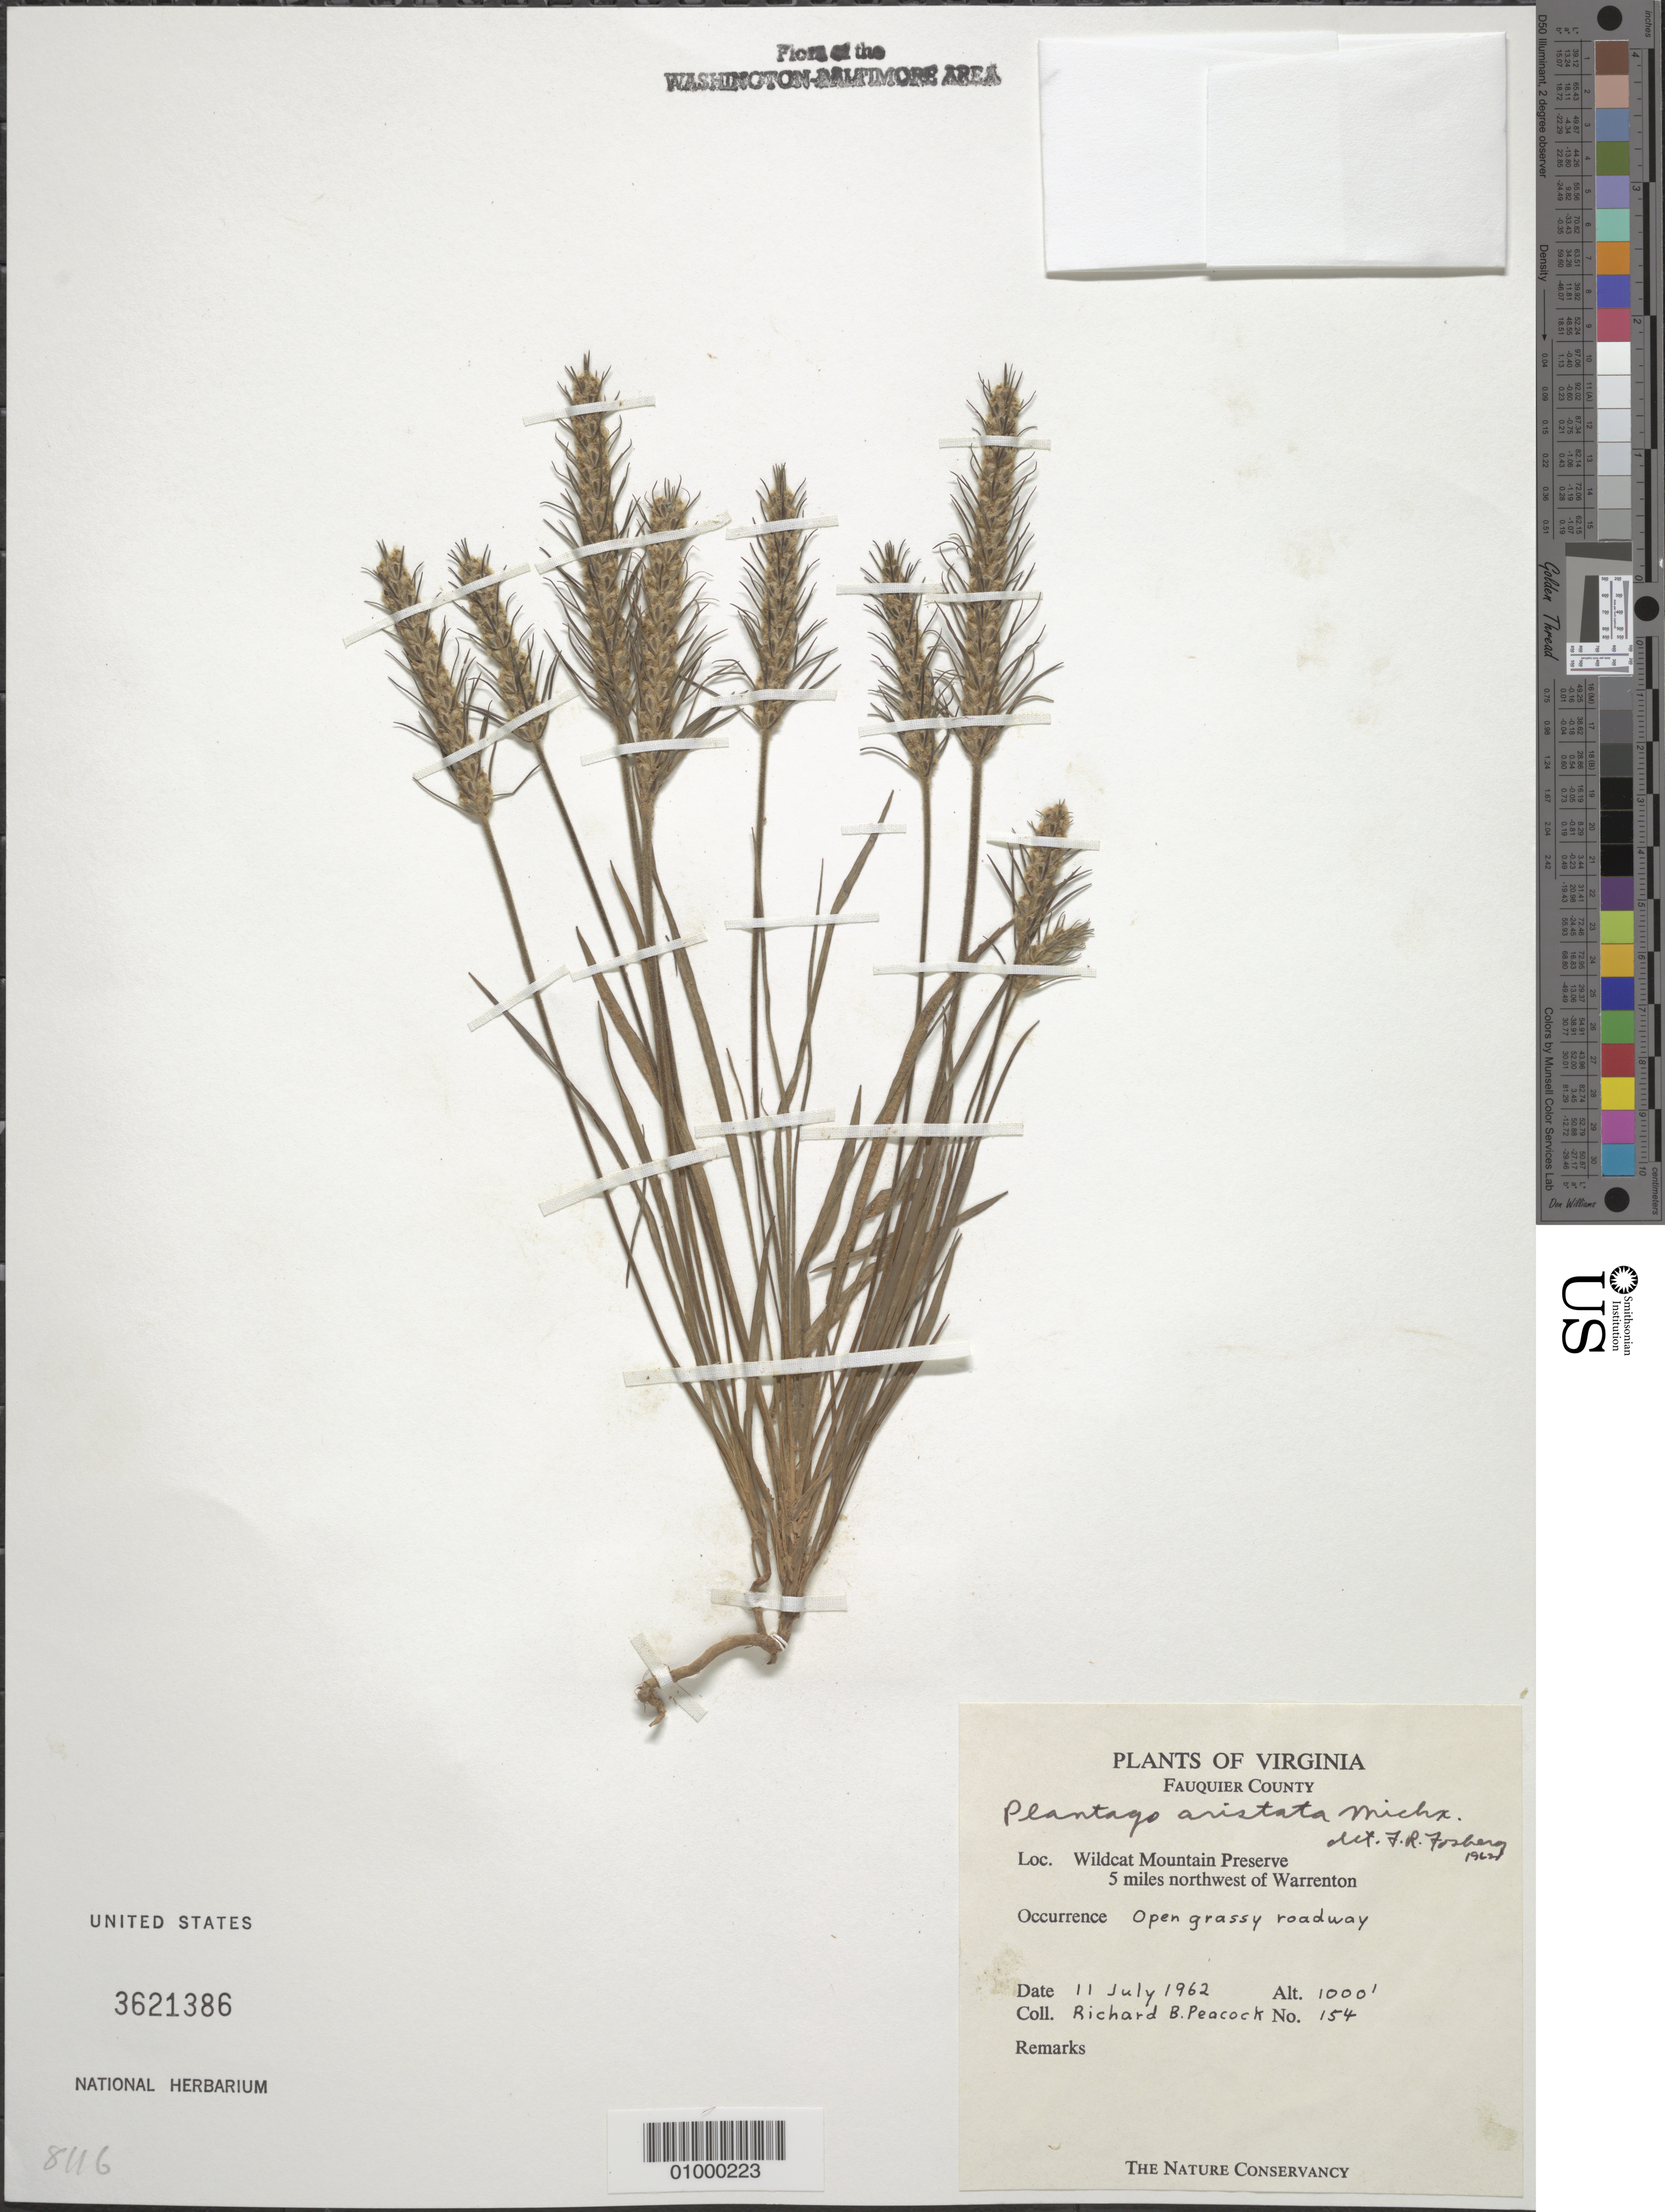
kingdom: Plantae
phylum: Tracheophyta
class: Magnoliopsida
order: Rosales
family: Moraceae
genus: Broussonetia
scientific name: Broussonetia papyrifera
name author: (L.) L'Hér. ex Vent.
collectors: R. Peacock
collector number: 156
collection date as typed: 11 Jul 1962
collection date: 1962-07-11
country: United States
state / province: Virginia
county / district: Fauquier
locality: Wildcat Mountain Preserve, 5 miles northwest of Warrenton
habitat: hardwood forest near pond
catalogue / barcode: US 3621386